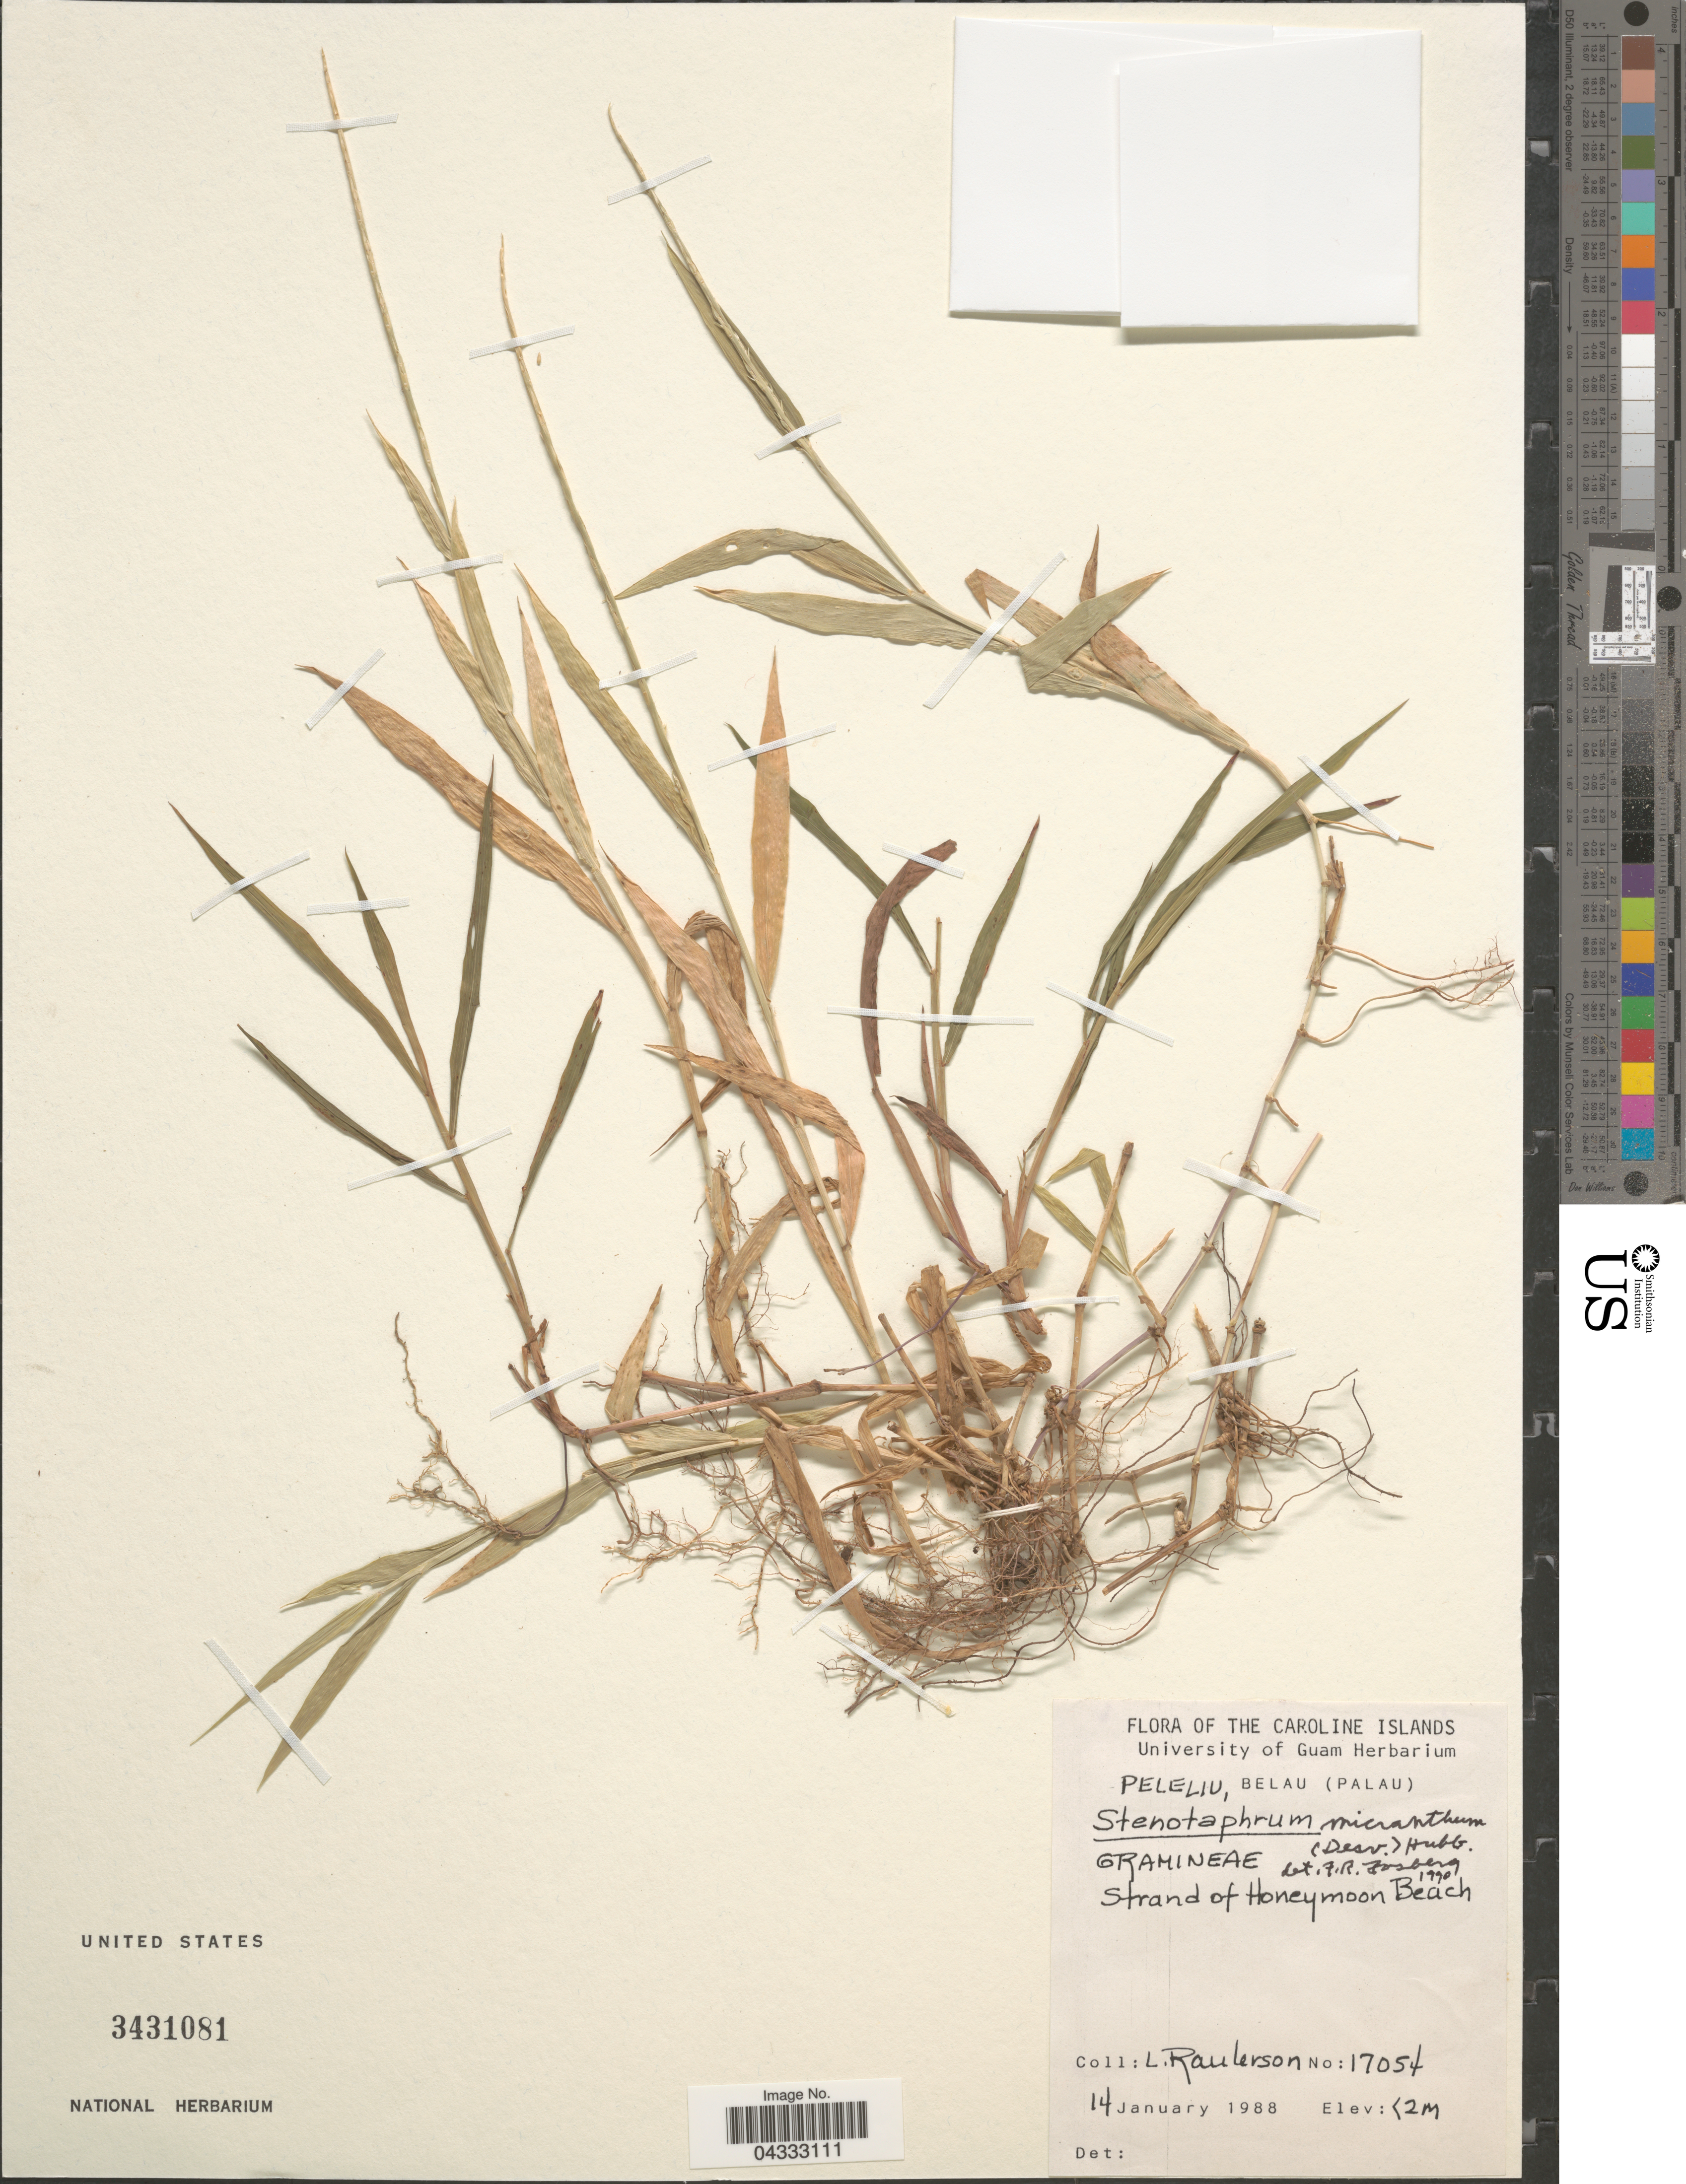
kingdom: Plantae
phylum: Tracheophyta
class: Liliopsida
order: Poales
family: Poaceae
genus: Stenotaphrum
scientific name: Stenotaphrum micranthum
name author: (Desv.) C.E. Hubb.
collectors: L. Raulerson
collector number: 17054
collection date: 1988-01-14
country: Palau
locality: The Caroline Islands. Peleliu, Belau (Palau). Strand of Honeymoon Beach.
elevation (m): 2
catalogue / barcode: US 3431081